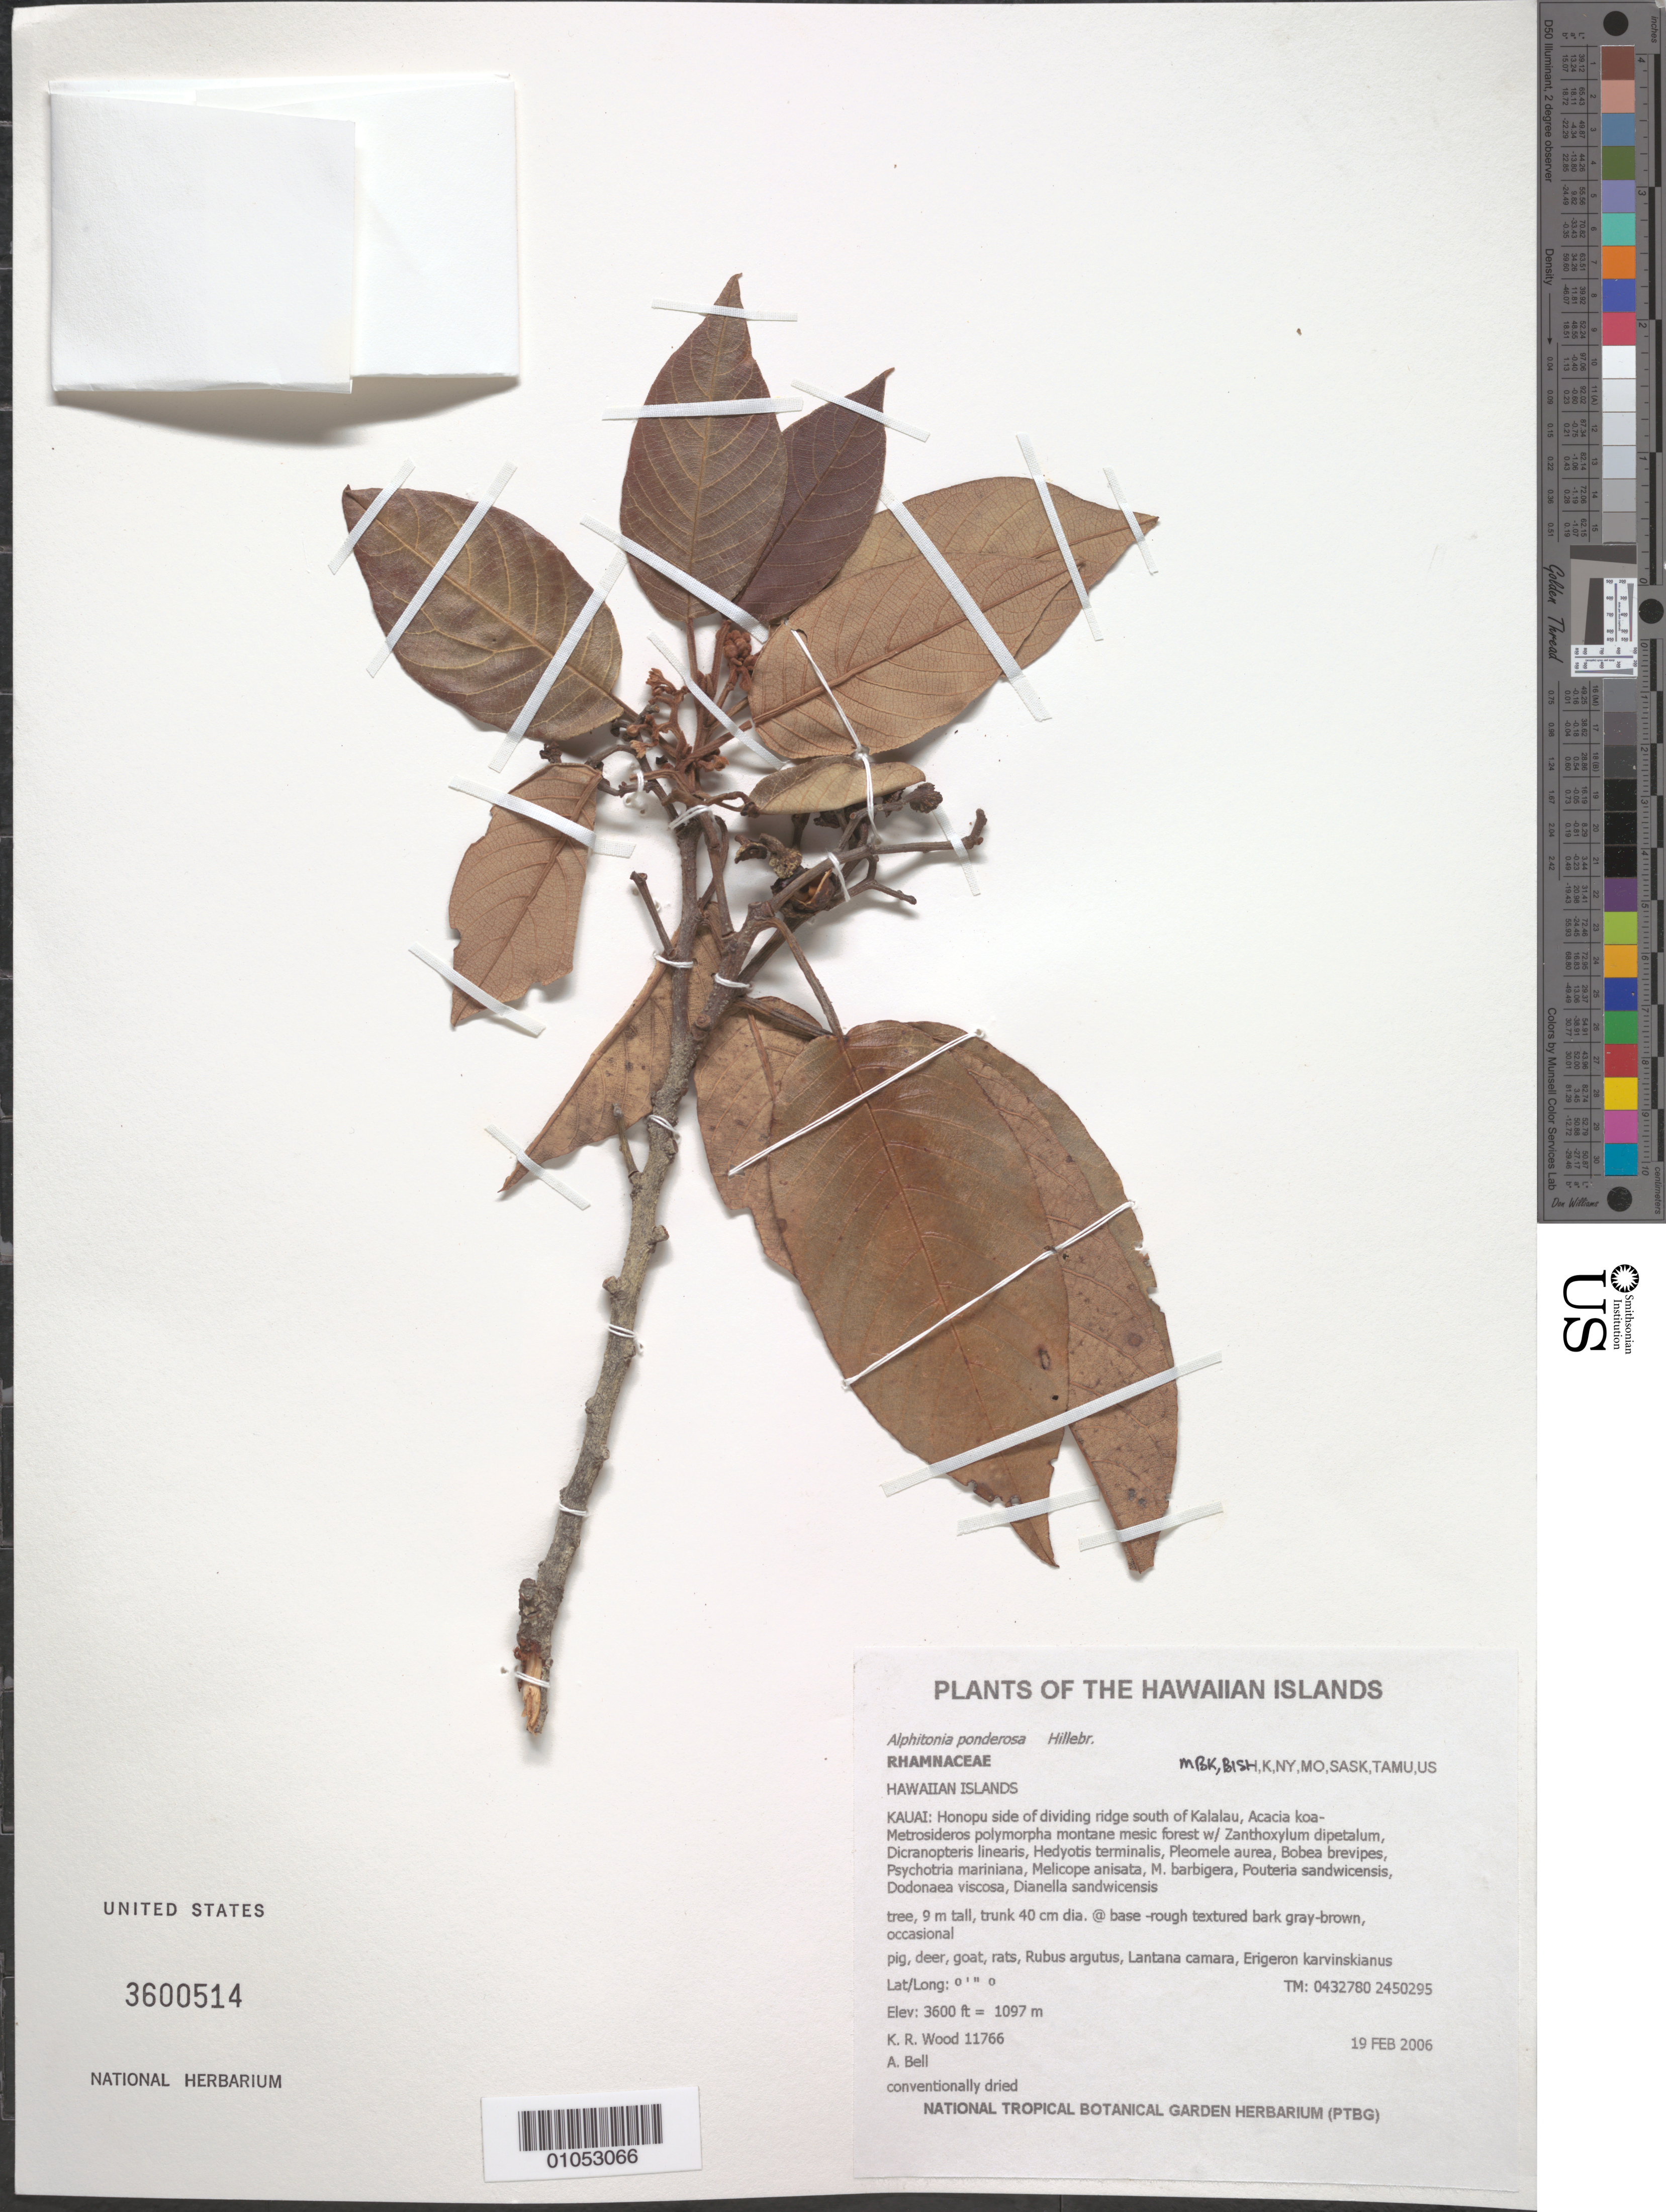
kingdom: Plantae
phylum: Tracheophyta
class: Magnoliopsida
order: Rosales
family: Rhamnaceae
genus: Alphitonia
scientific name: Alphitonia ponderosa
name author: Hillebr.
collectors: K. R. Wood & A. Bell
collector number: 11766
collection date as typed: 19 Feb 2006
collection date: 2006-02-19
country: United States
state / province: Hawaii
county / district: Kaui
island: Kaua'i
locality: Honopu side of dividing ridge south of Kalalau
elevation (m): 1097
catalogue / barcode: US 3600514